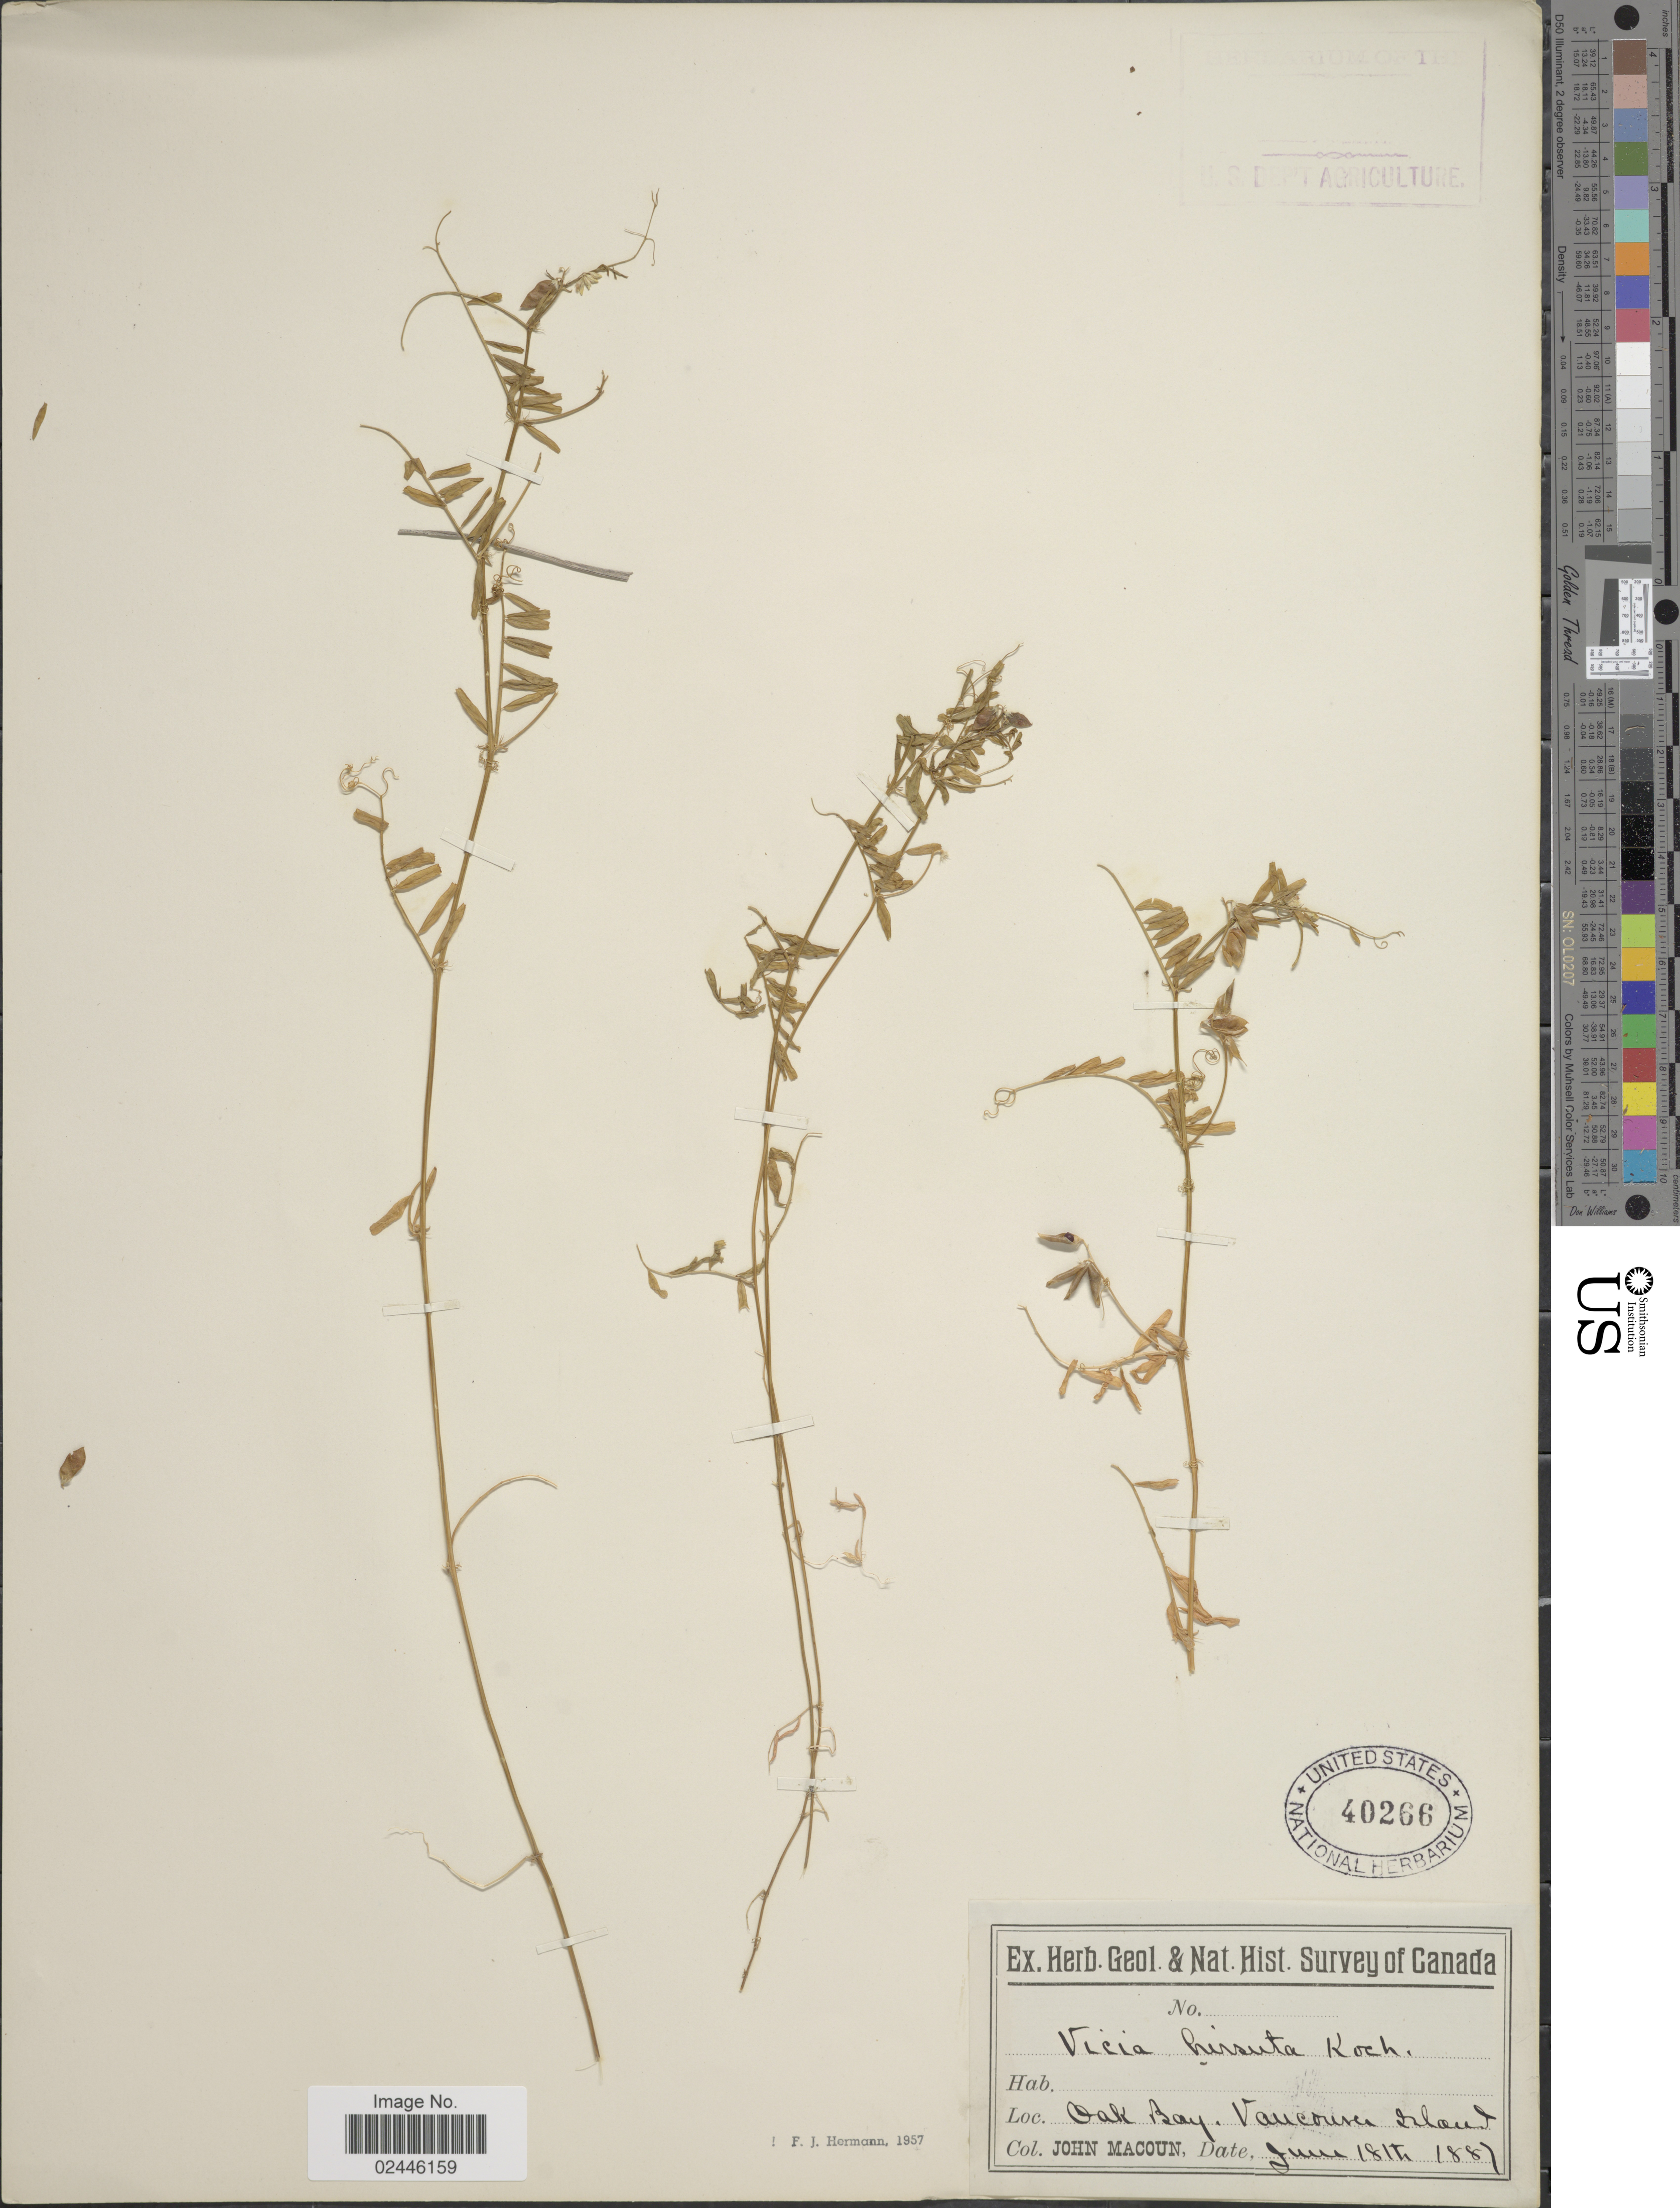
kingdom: Plantae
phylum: Tracheophyta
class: Magnoliopsida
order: Fabales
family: Fabaceae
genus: Vicia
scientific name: Vicia hirsuta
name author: (L.) A. Gray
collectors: J. Macoun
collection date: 1887-06-18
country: Canada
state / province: British Columbia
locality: Oak Bay, Vancouver Island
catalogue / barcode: US 40266